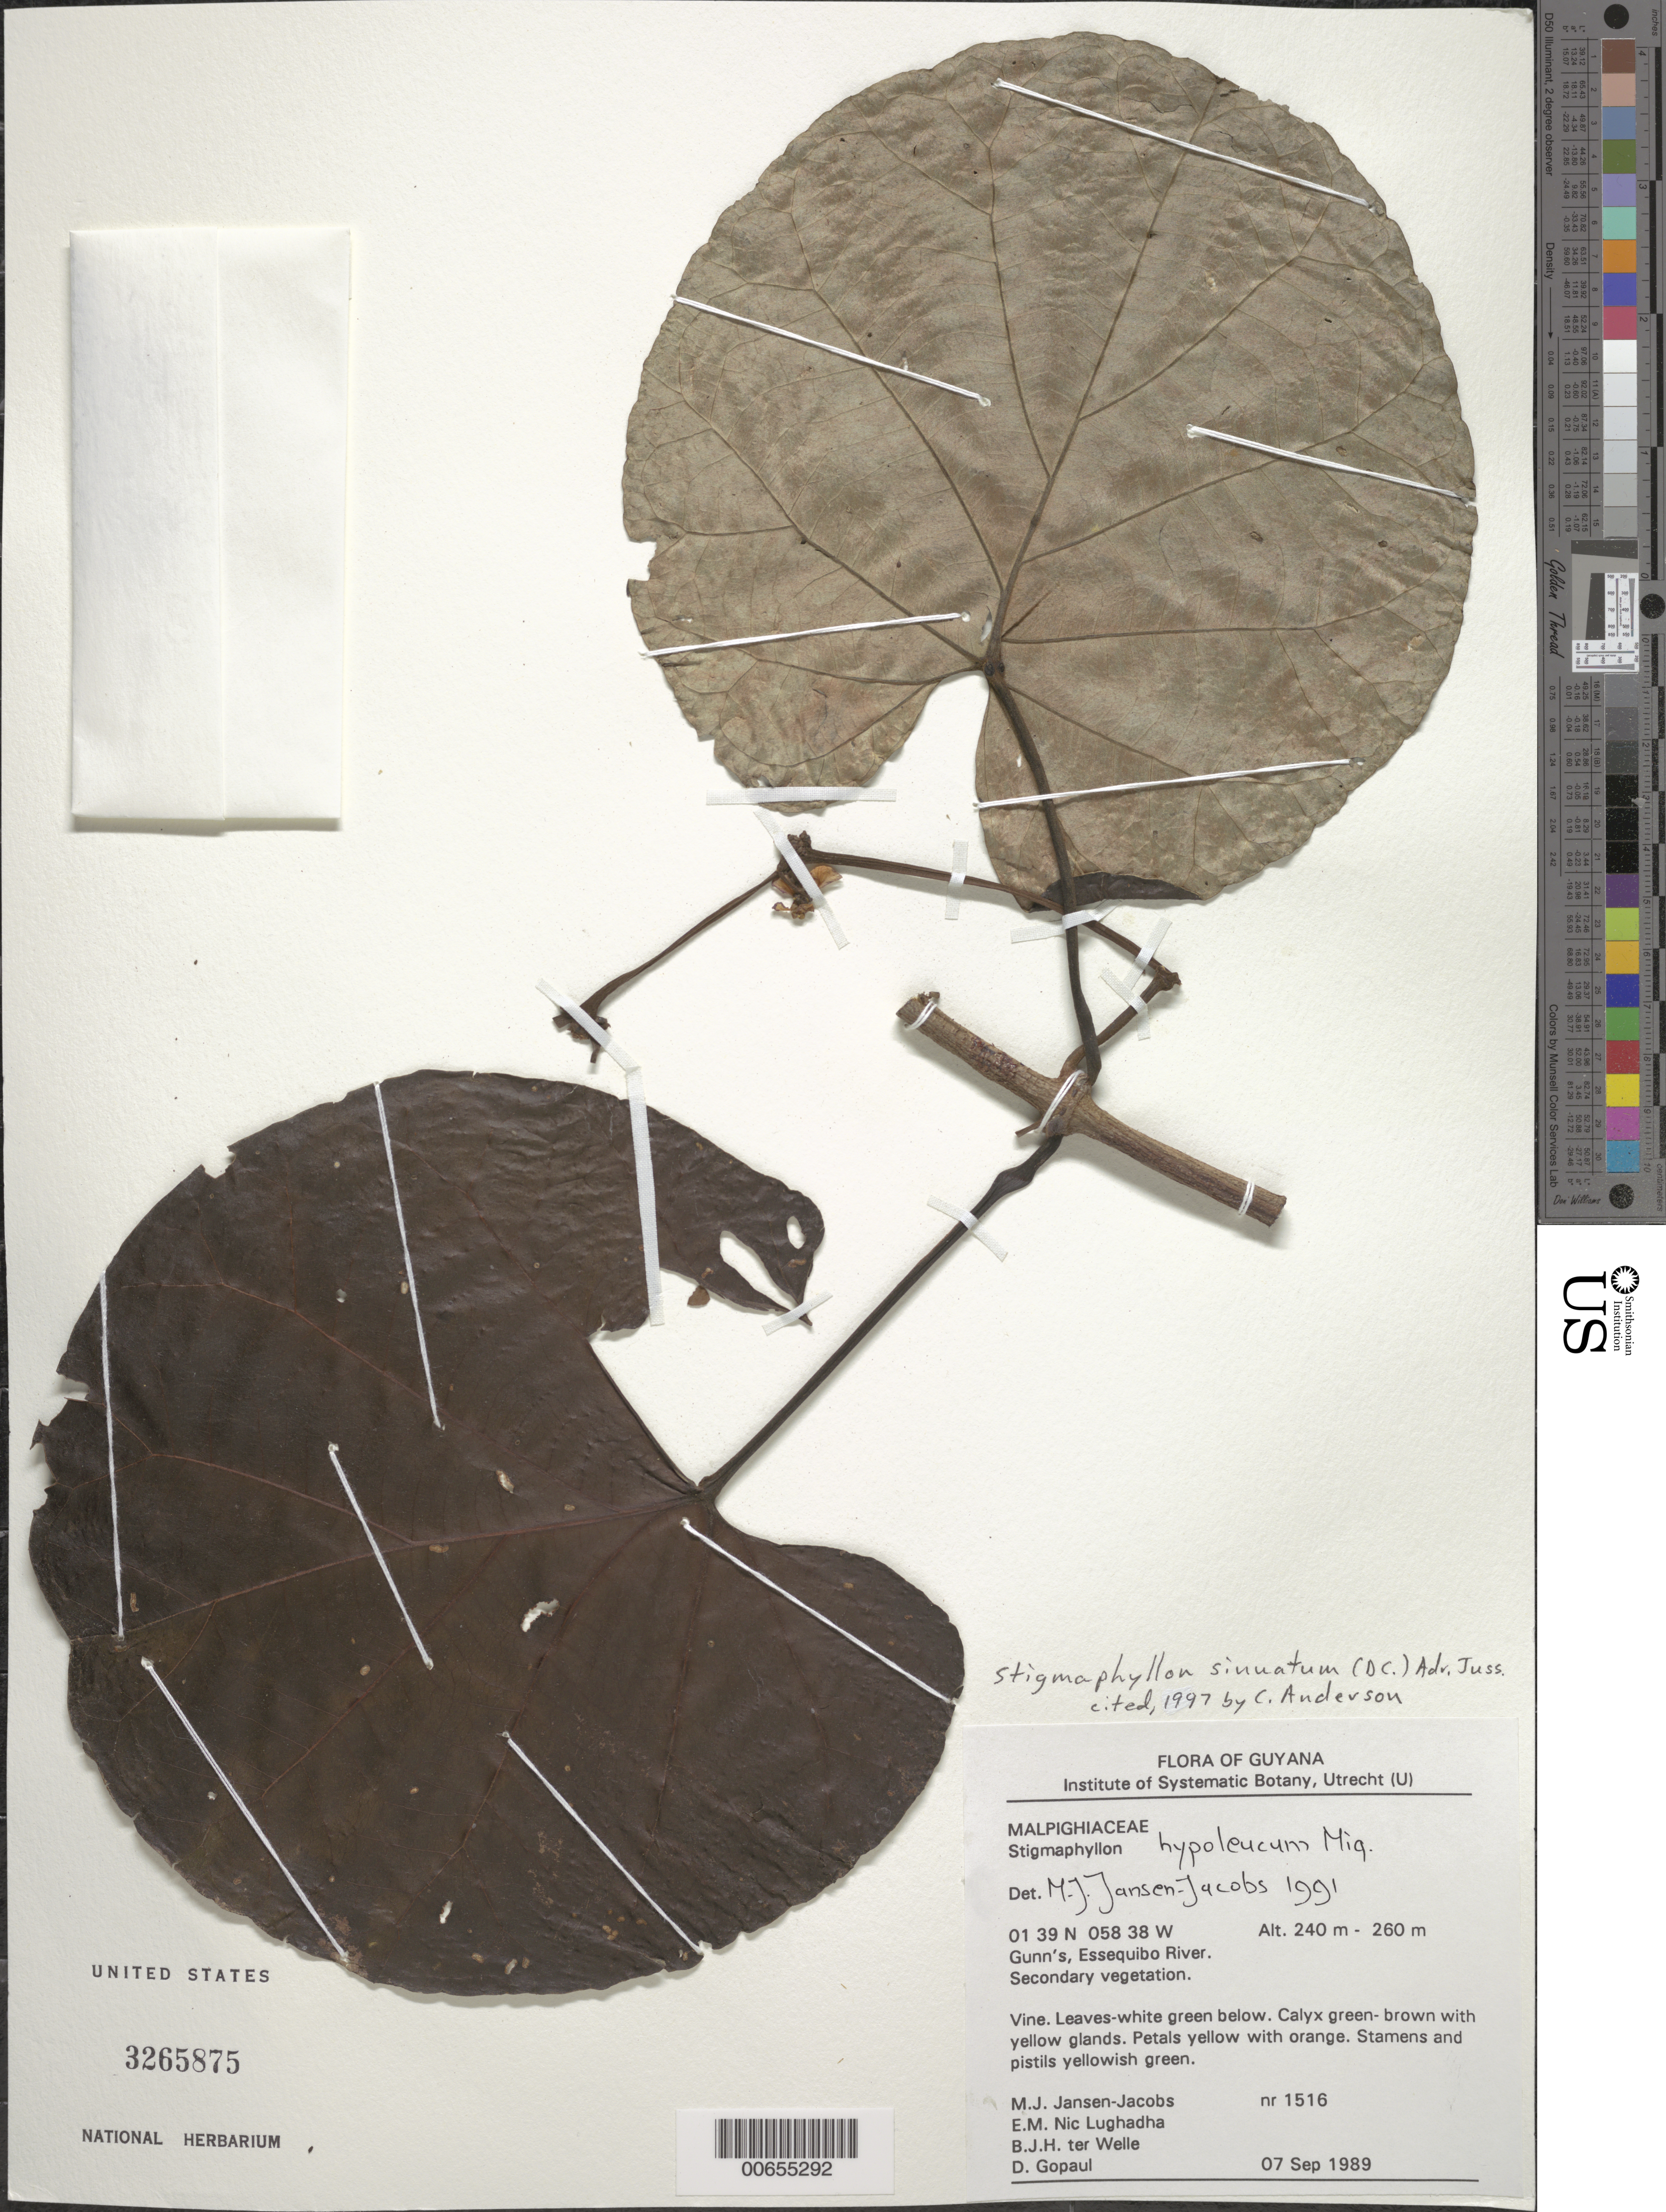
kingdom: Plantae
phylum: Tracheophyta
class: Magnoliopsida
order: Malpighiales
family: Malpighiaceae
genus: Stigmaphyllon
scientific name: Stigmaphyllon sinuatum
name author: (DC.) A. Juss.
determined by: Anderson, C.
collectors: M. J. Jansen-Jacobs, E. Nic Lughadha, B. Welle & D. Gopaul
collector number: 1516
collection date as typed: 7-Sep-89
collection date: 1989-09-07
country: Guyana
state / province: U. Takutu-U. Essequibo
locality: Gunn's, Essequibo River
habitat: Secondary vegetation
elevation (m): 240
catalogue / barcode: US 3265875